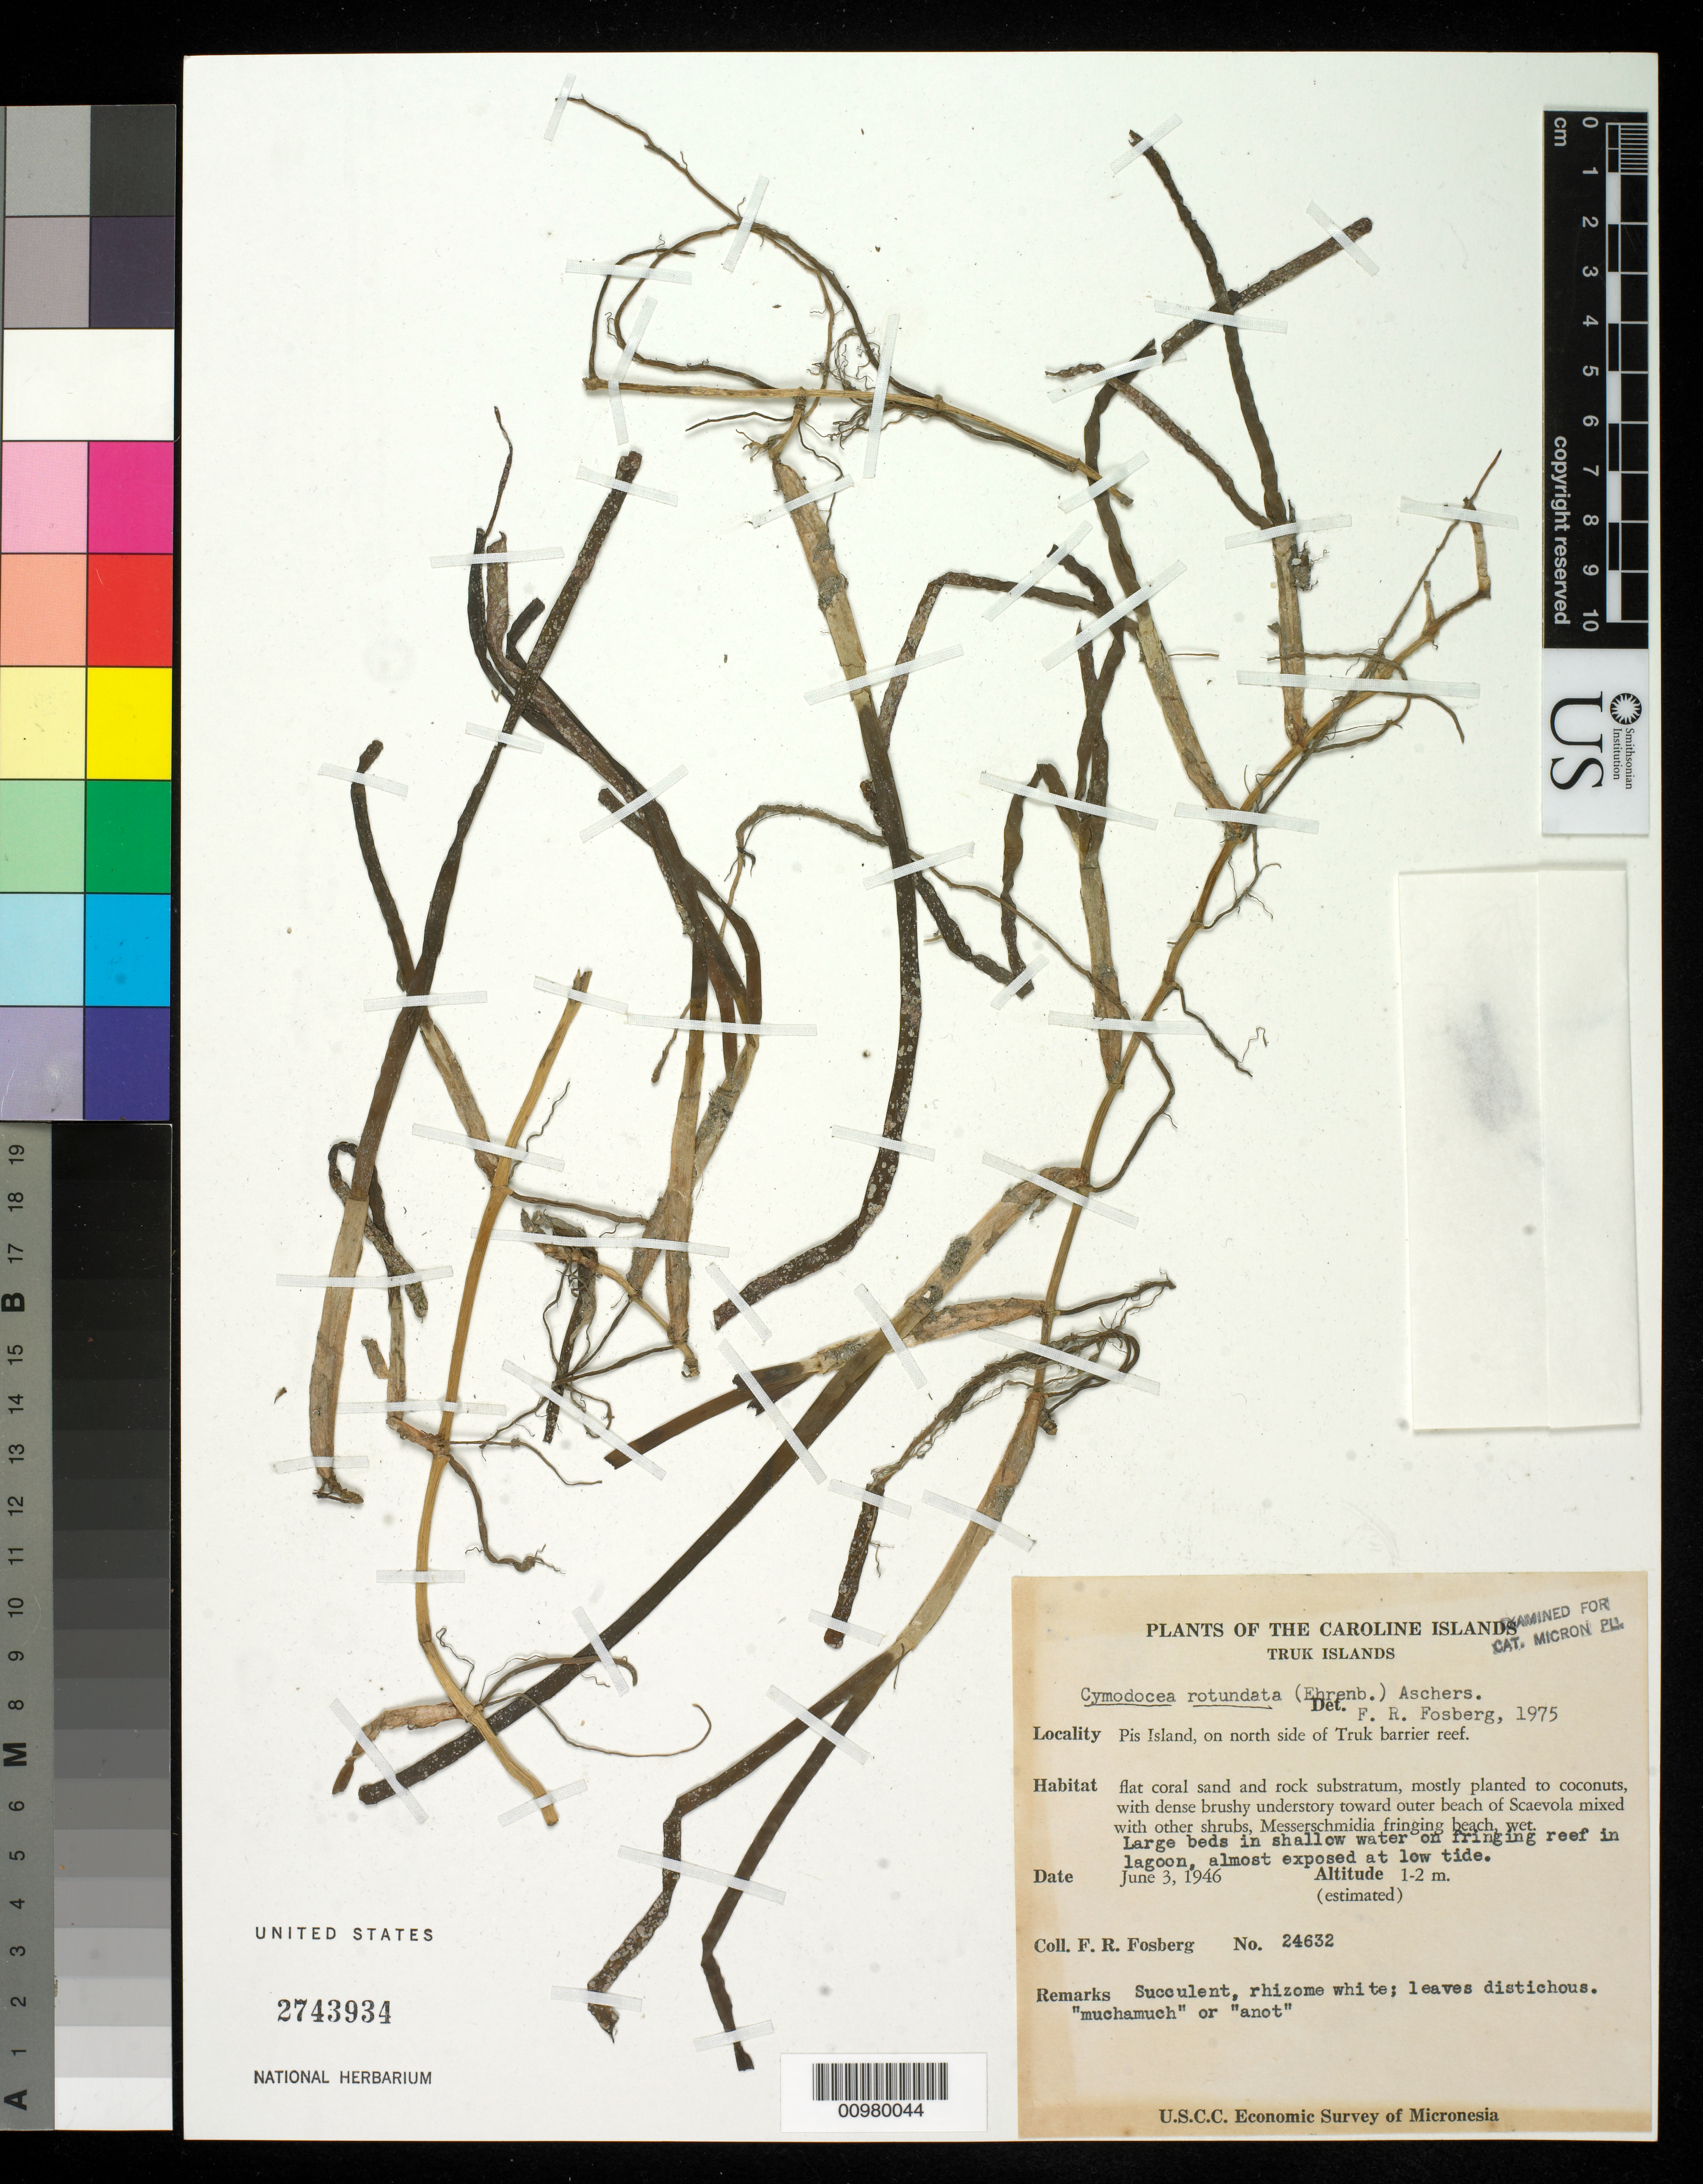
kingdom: Plantae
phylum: Tracheophyta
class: Liliopsida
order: Alismatales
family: Cymodoceaceae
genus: Cymodocea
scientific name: Cymodocea rotundata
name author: Asch. & Schweinf.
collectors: F. R. Fosberg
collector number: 24632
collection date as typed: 03 Jun 1946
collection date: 1946-06-03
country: Micronesia, Federated States of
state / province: Truk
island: Losap Atoll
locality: Pis Islet, N side of Truk barrier reef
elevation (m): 1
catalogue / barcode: US 2743934